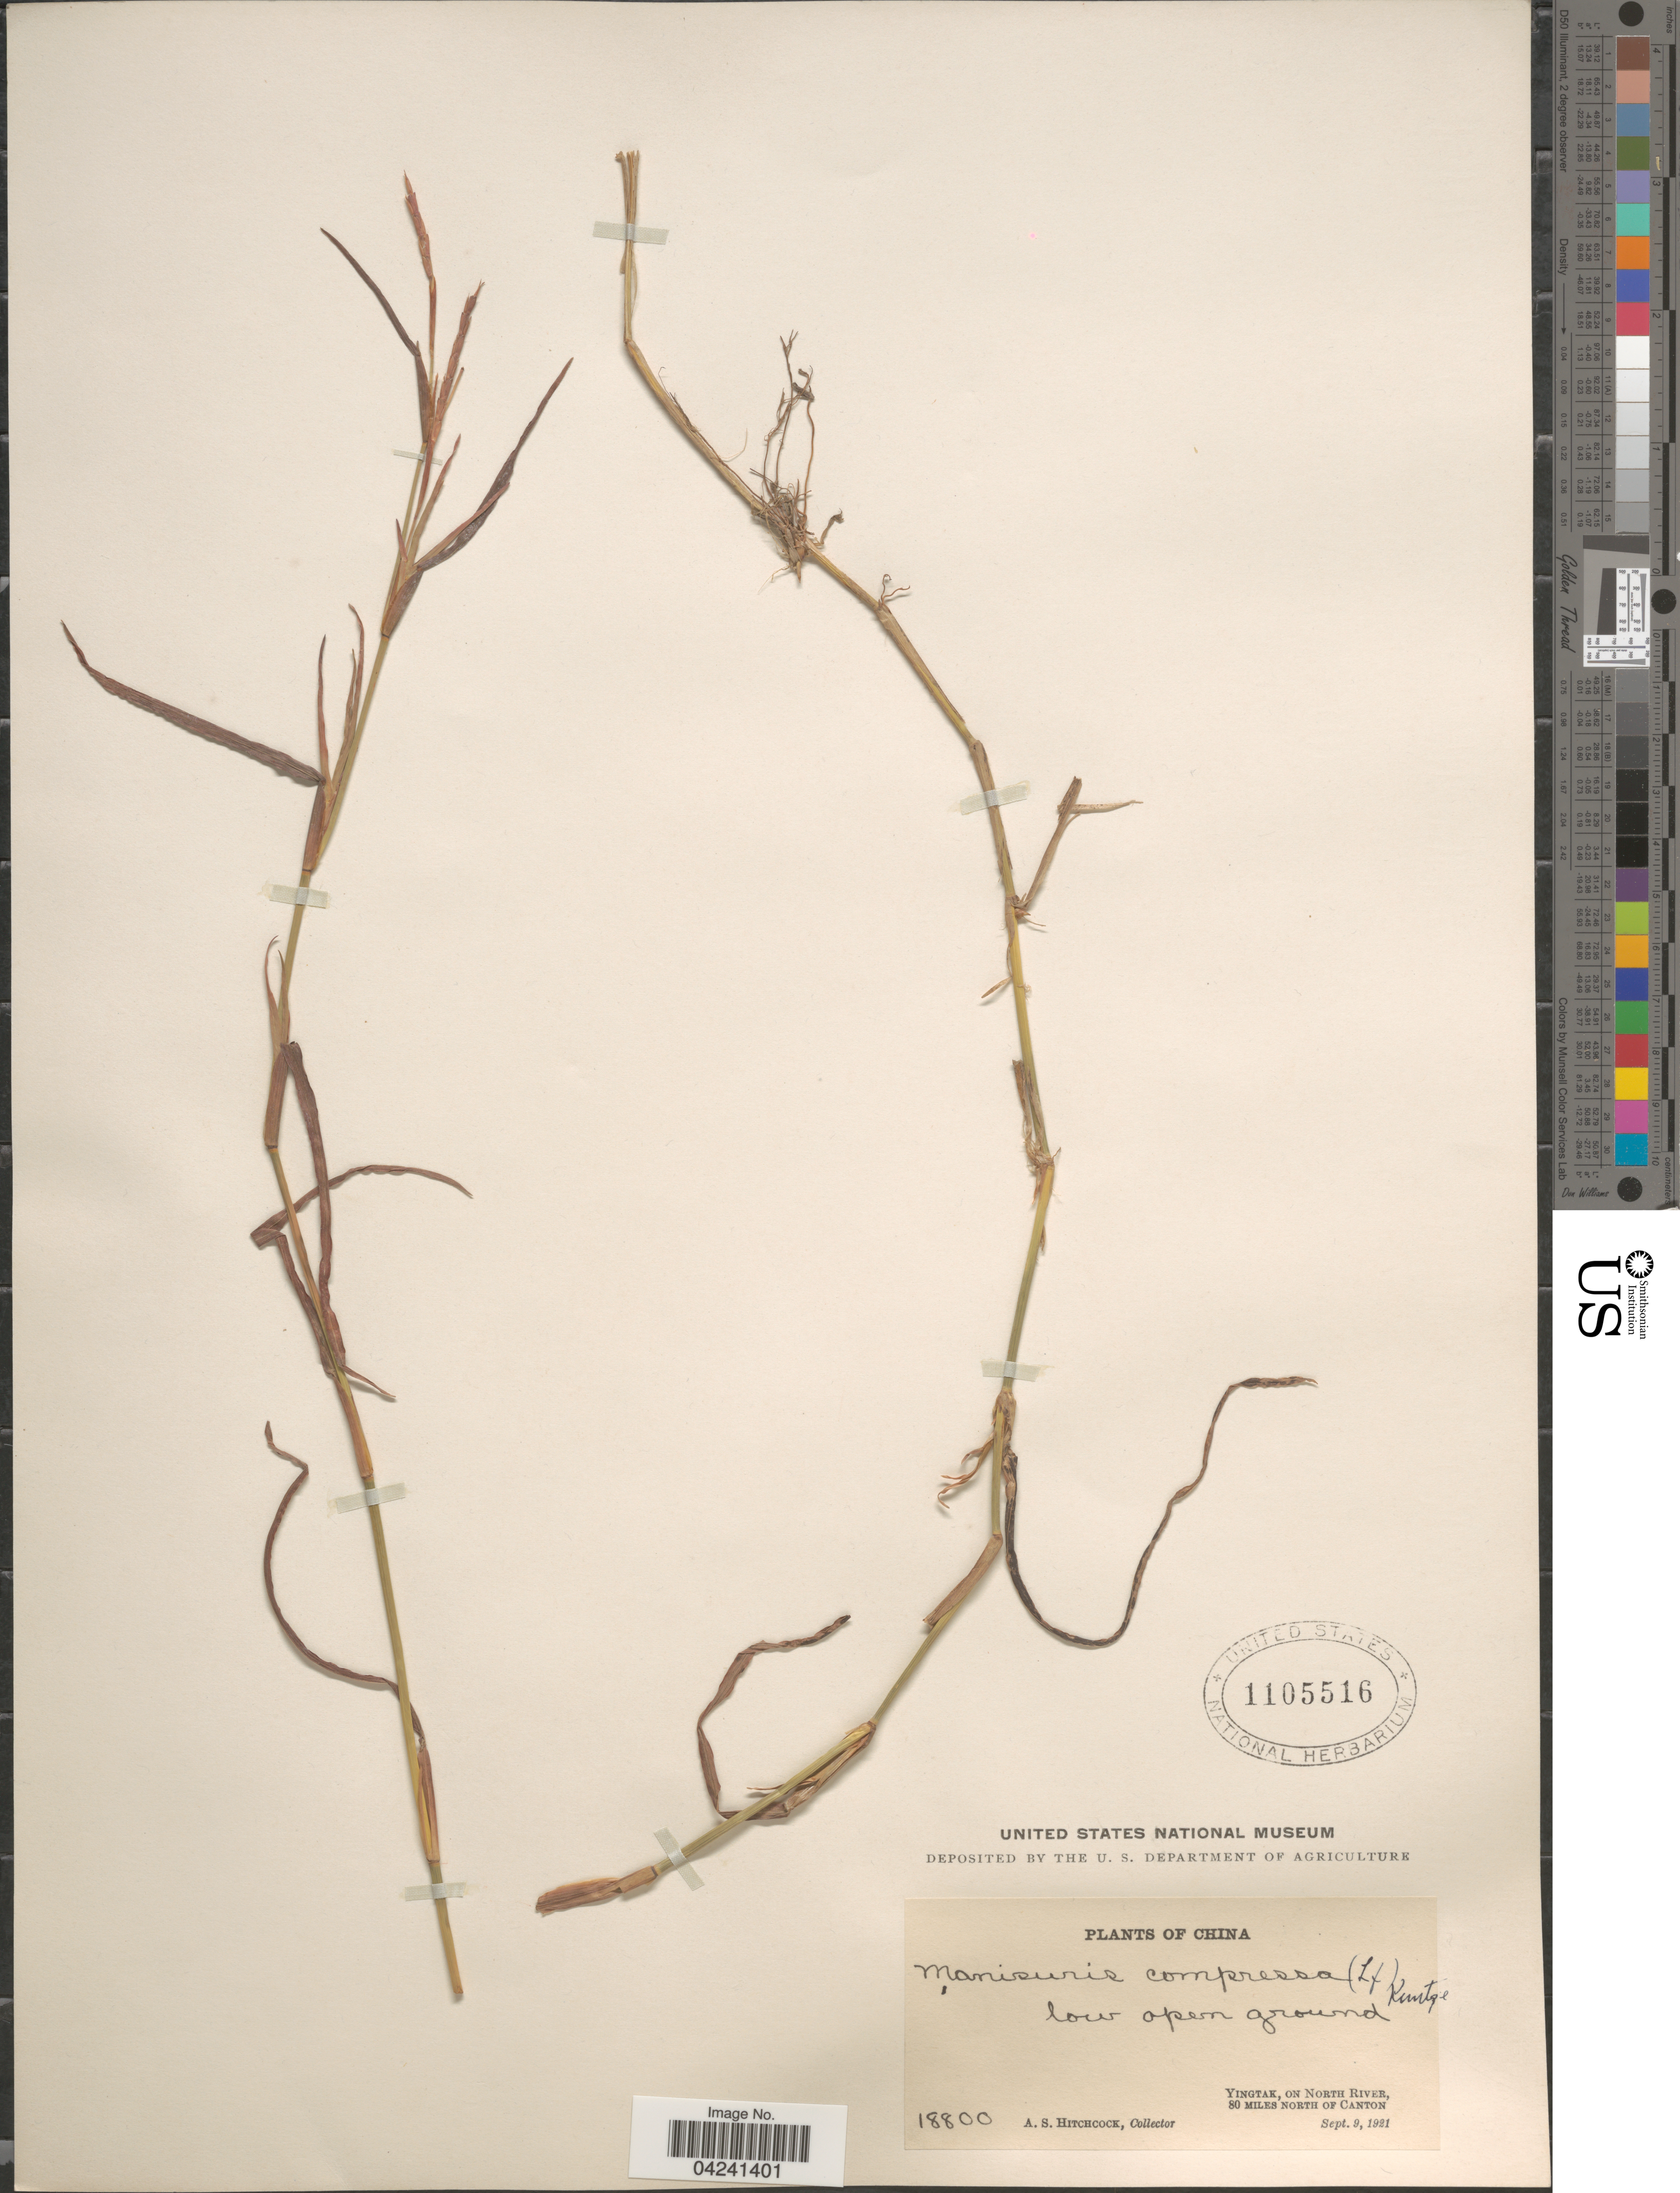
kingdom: Plantae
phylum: Tracheophyta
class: Liliopsida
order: Poales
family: Poaceae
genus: Hemarthria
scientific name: Hemarthria compressa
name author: (L.) R. Br.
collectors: A. S. Hitchcock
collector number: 18800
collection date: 1921-09-09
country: China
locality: Yingtak, on North River, 80 miles north of Canton.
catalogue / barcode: US 1105516